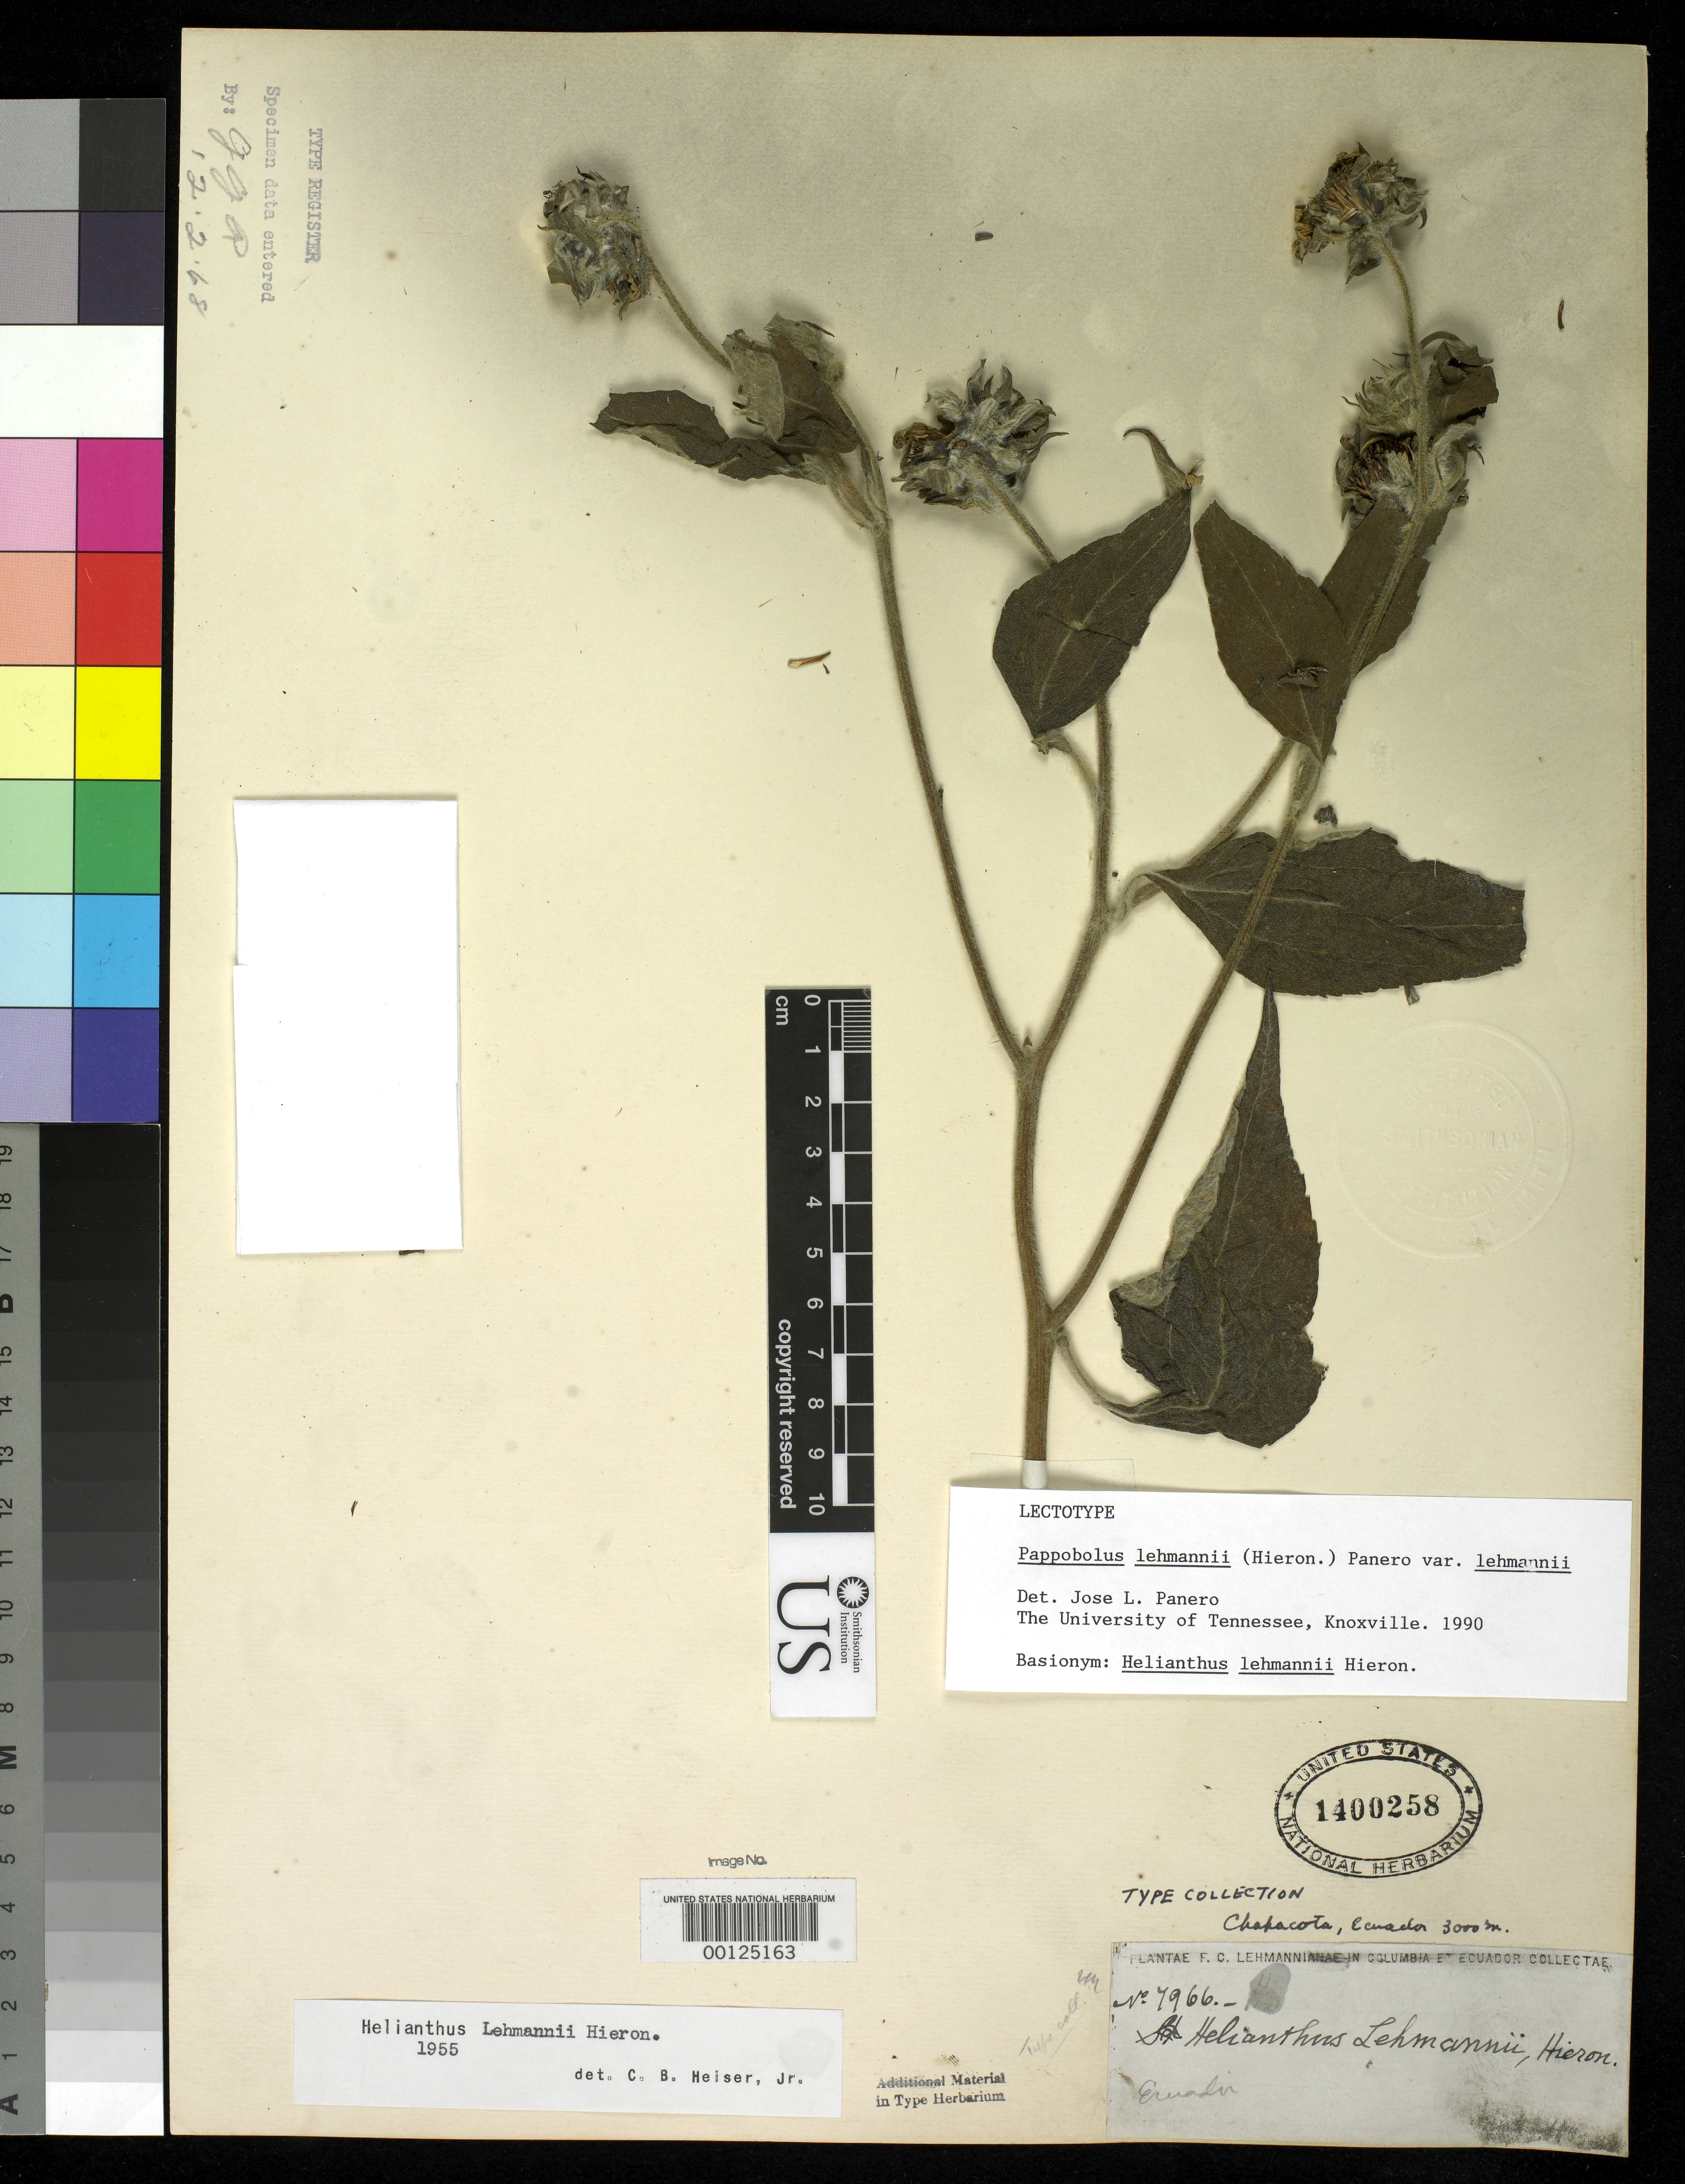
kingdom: Plantae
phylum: Tracheophyta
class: Magnoliopsida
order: Asterales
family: Asteraceae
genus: Helianthus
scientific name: Helianthus lehmannii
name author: Hieron.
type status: Lectotype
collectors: F. C. Lehmann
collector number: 7966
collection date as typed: Jun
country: Ecuador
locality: ChapaCota.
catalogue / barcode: US 1400258